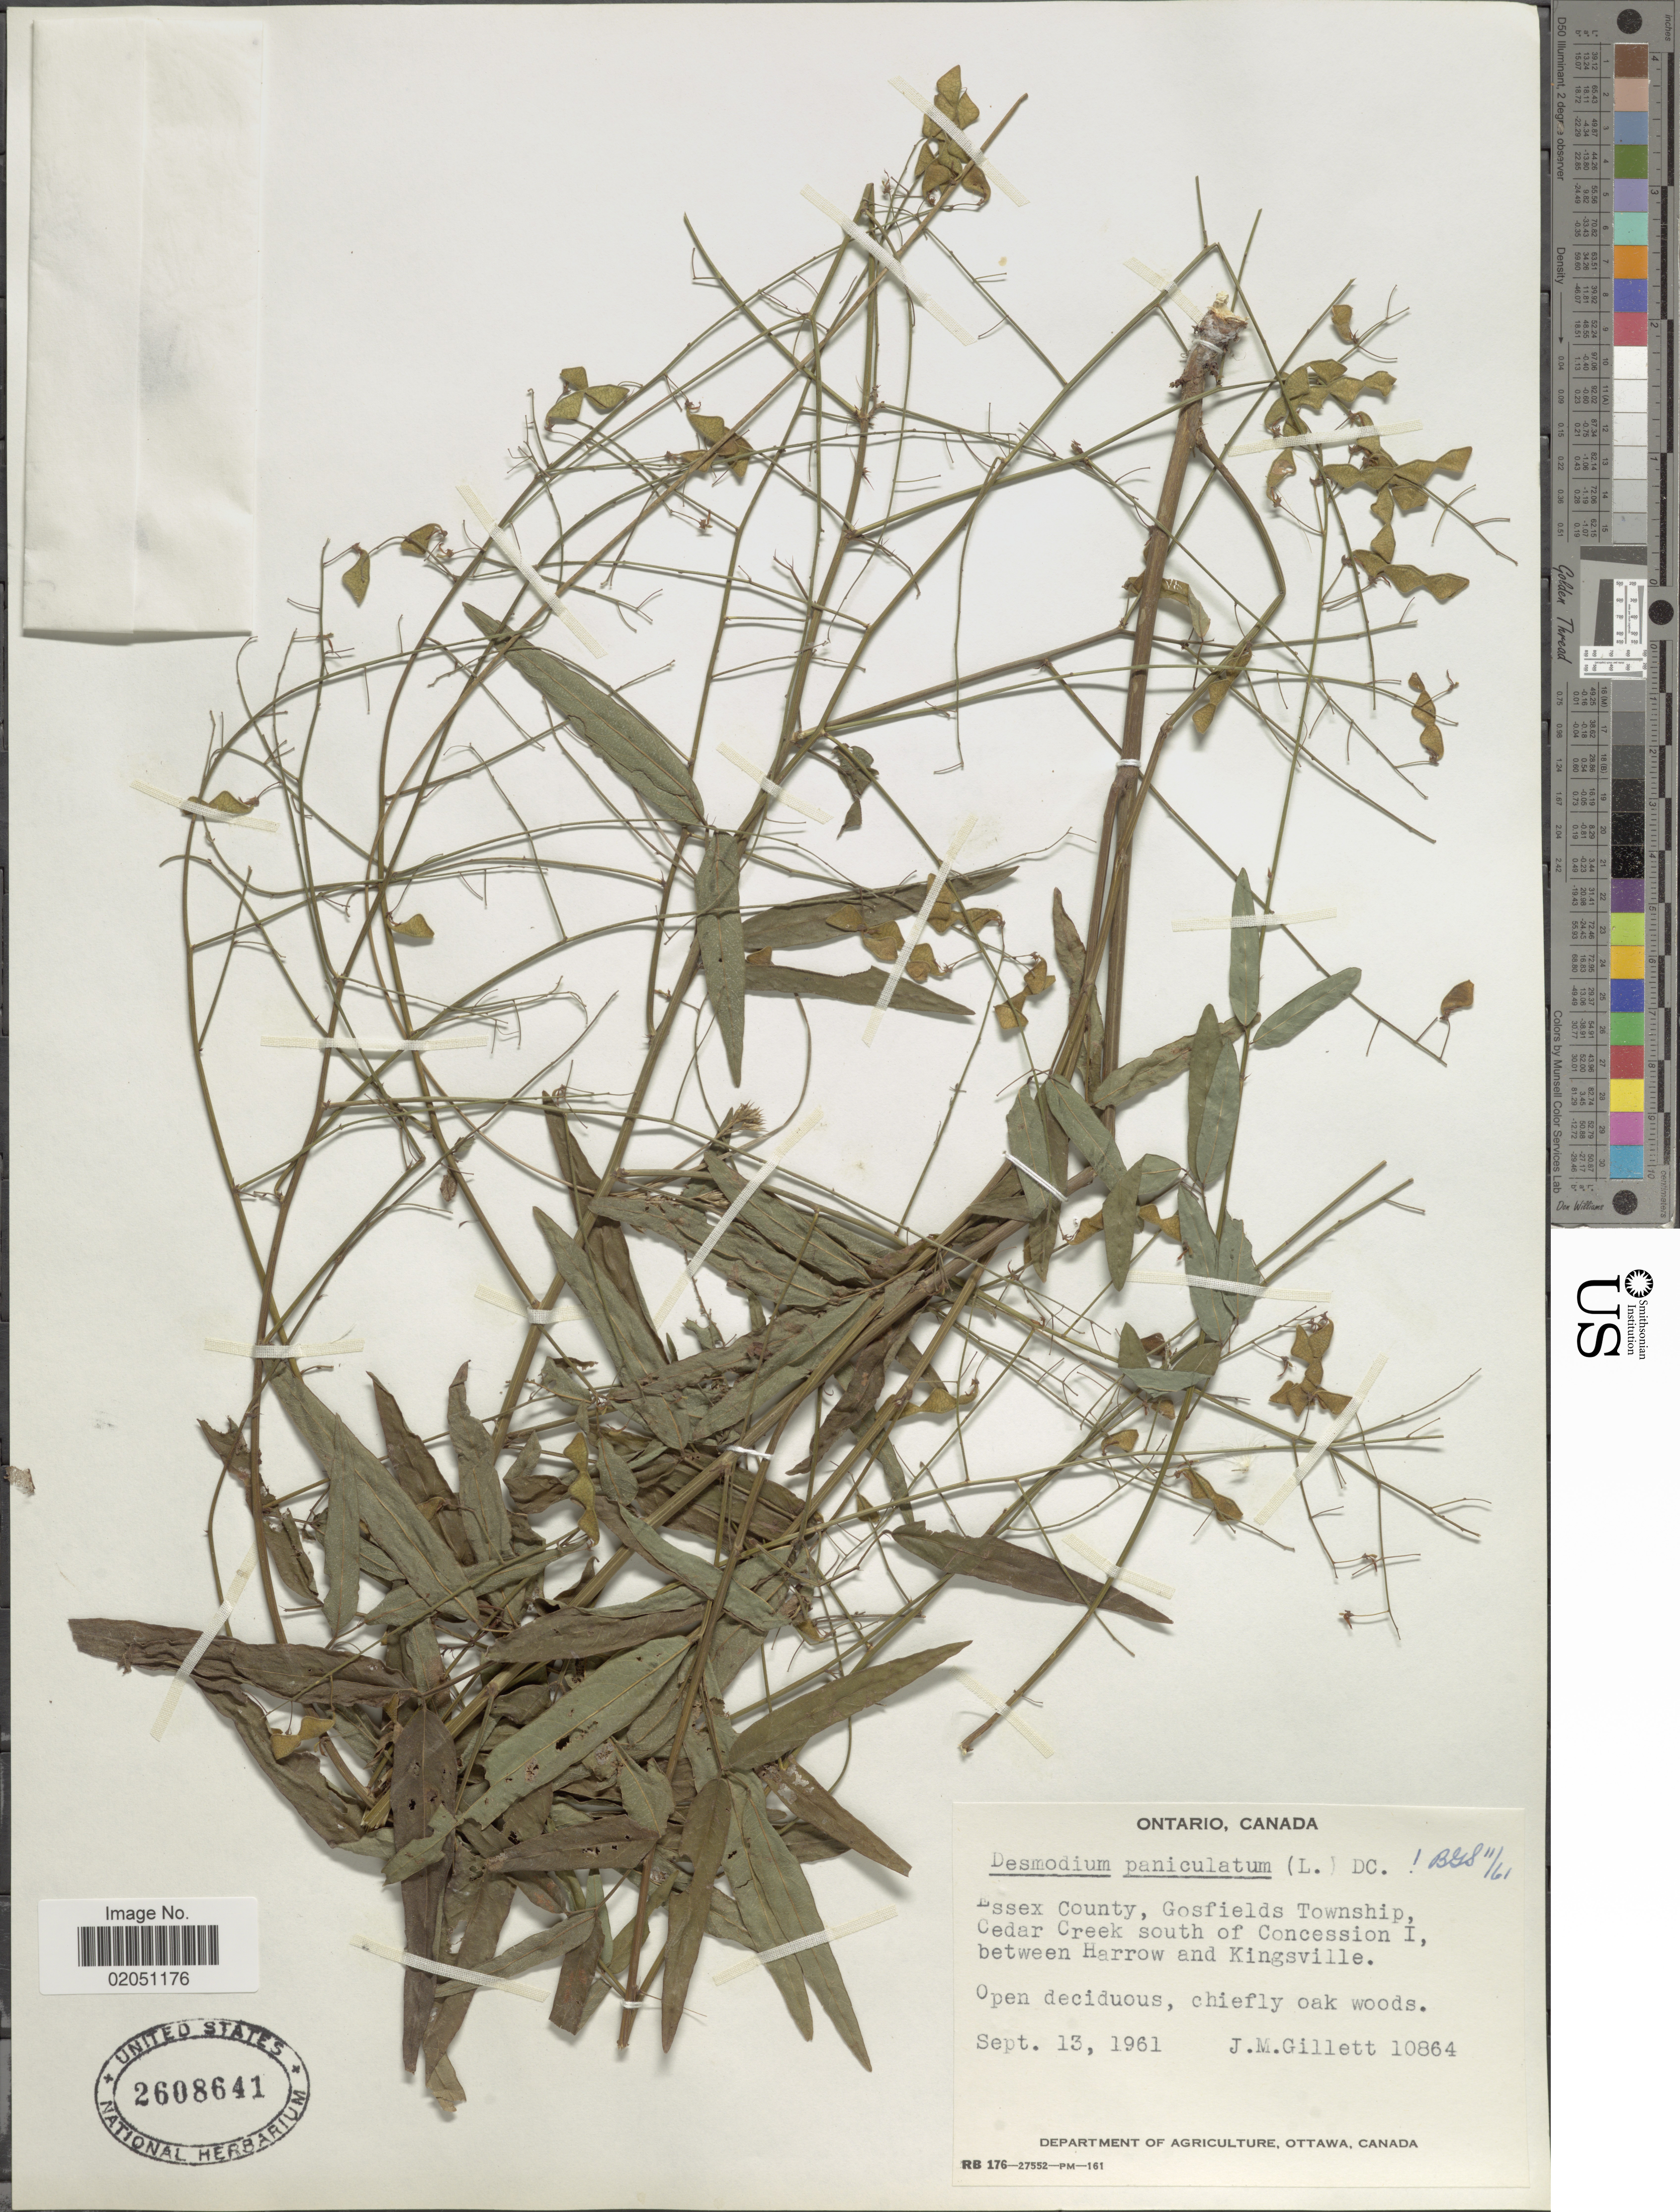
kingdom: Plantae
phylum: Tracheophyta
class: Magnoliopsida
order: Fabales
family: Fabaceae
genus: Desmodium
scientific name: Desmodium paniculatum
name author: (L.) DC.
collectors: J. M. Gillett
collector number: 10864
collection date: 1961-09-13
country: Canada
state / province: Ontario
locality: Essex County, Gosfields Township, Cedar Creek south of Concesion I, between Harrow and Kingsville, Open deciduous, chiefly oak woods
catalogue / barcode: US 2608641